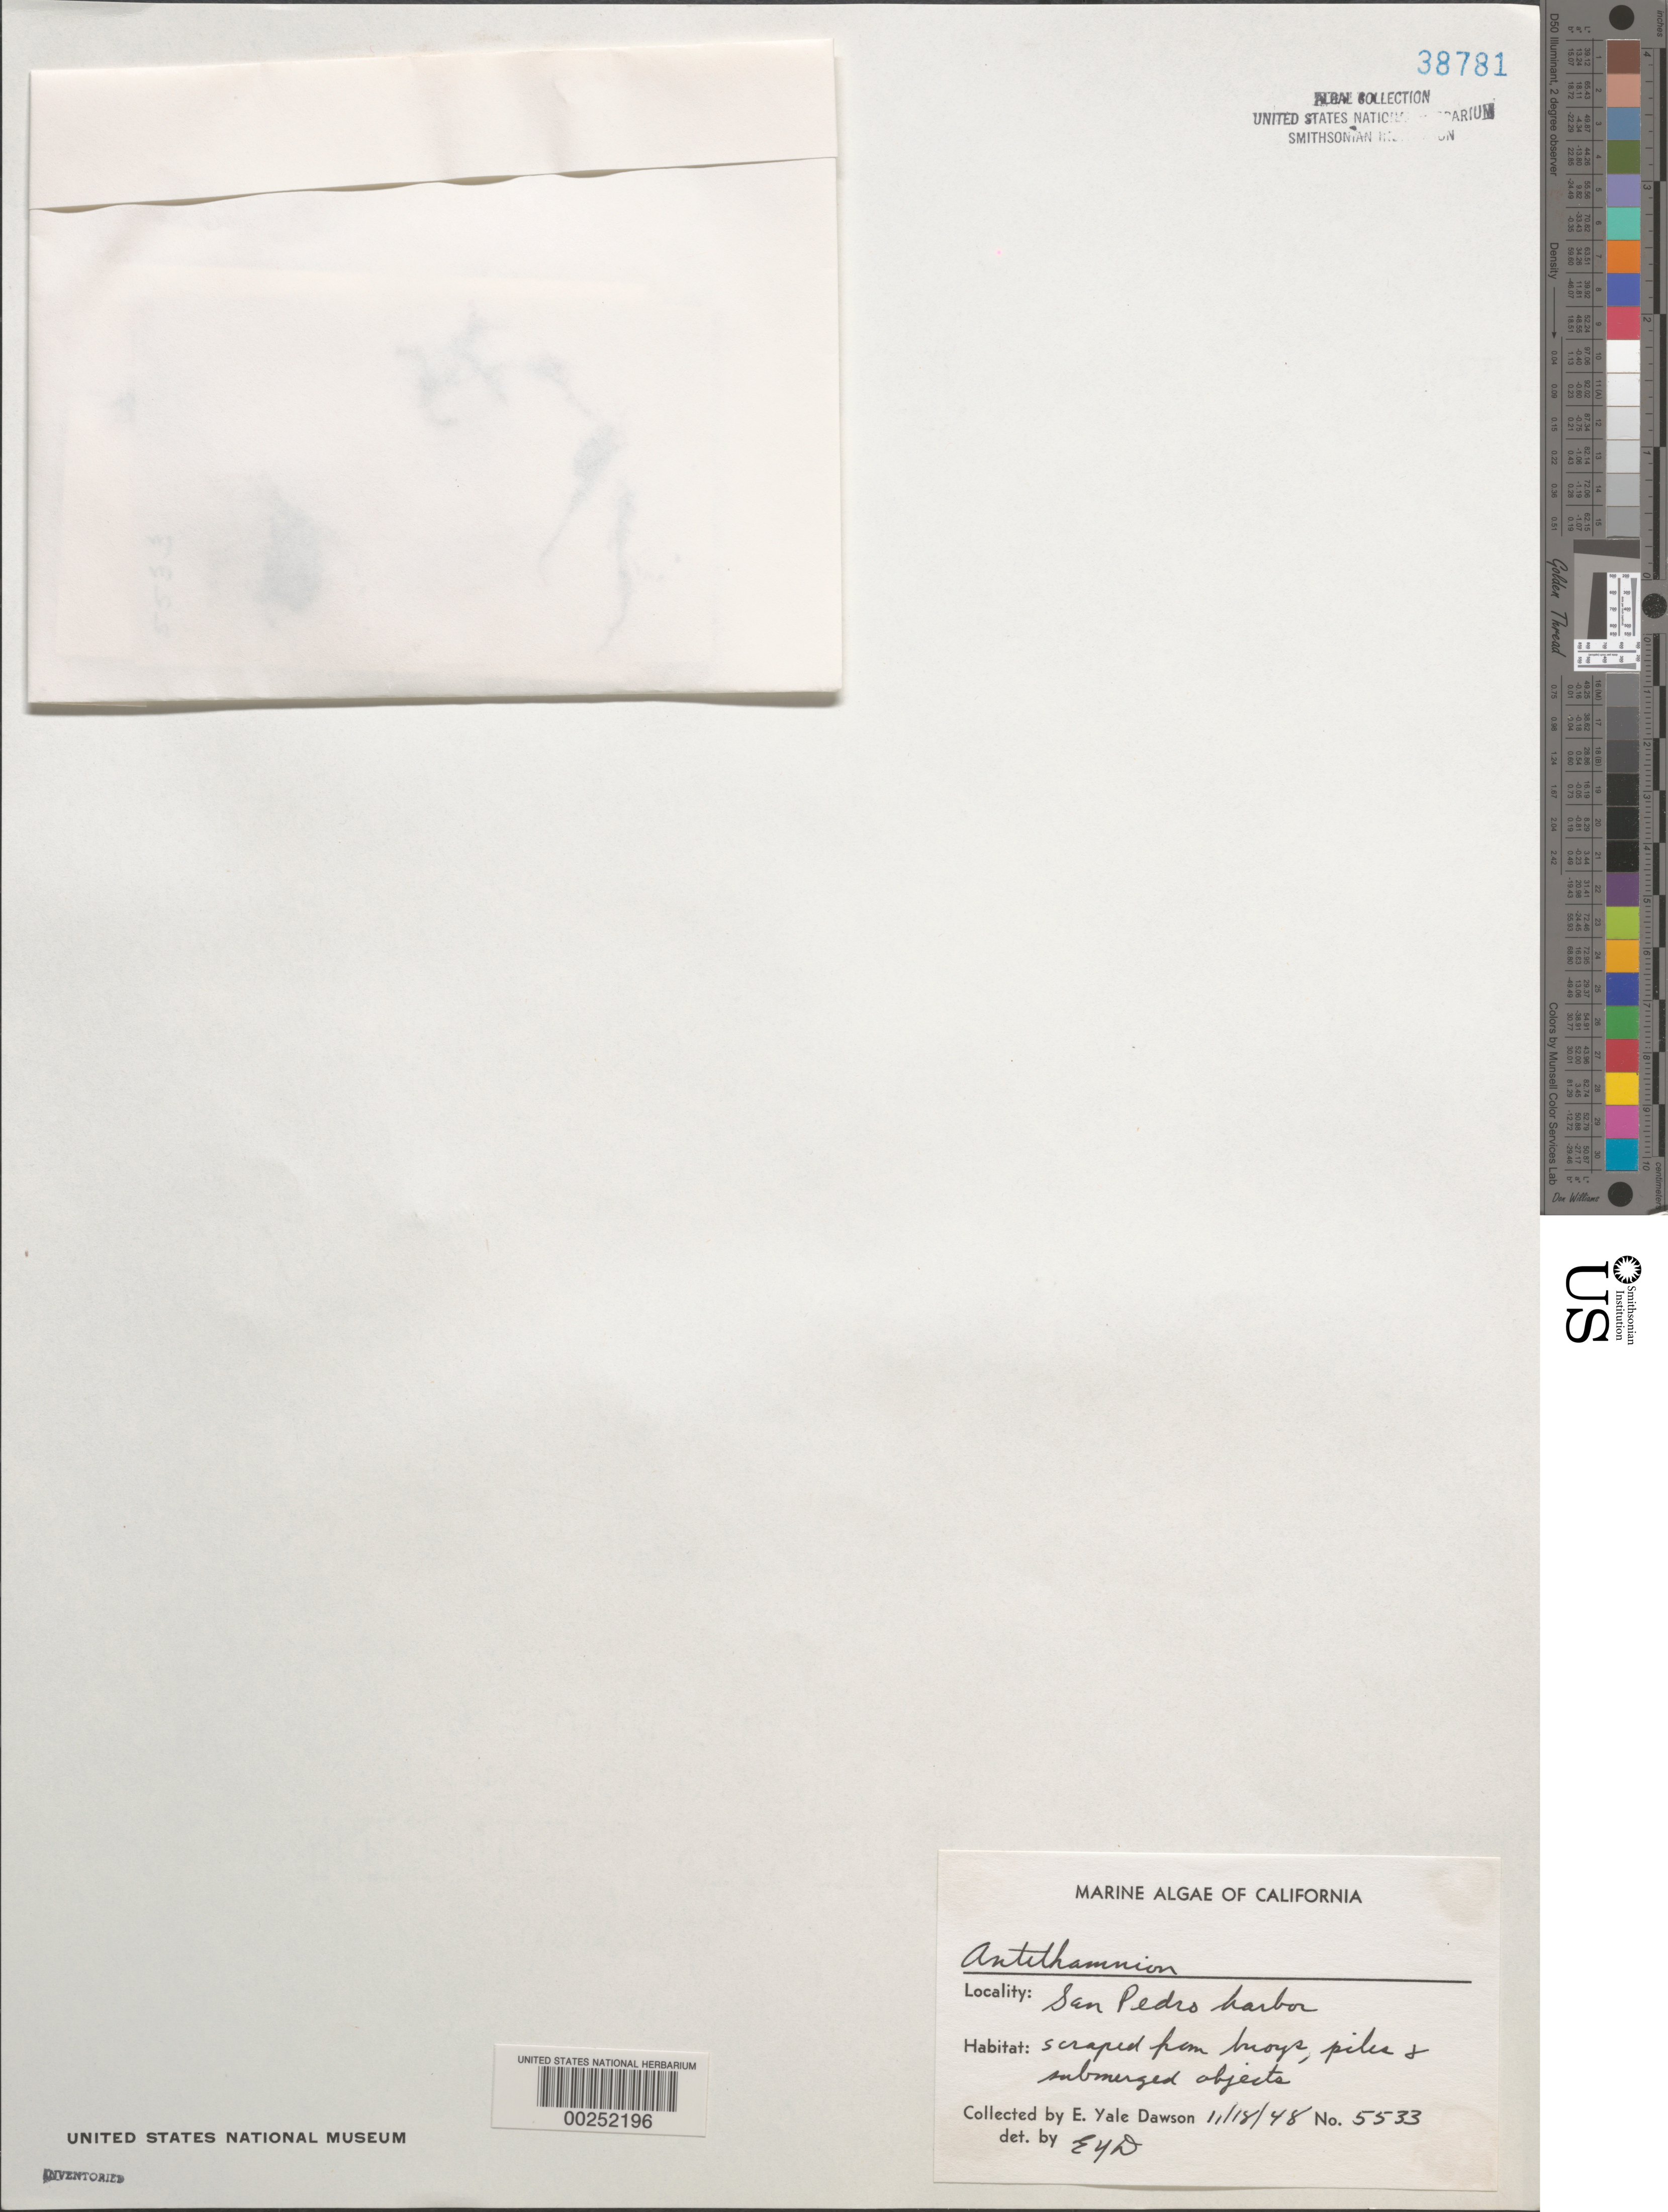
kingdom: Plantae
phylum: Rhodophyta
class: Florideophyceae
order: Ceramiales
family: Ceramiaceae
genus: Antithamnion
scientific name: Antithamnion sp.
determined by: Dawson, E. Y.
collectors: E. Y. Dawson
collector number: EYD 5533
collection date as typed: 18 Nov 1948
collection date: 1948-11-18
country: United States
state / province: California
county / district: Los Angeles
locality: San Pedro Harbor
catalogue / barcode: US 38781